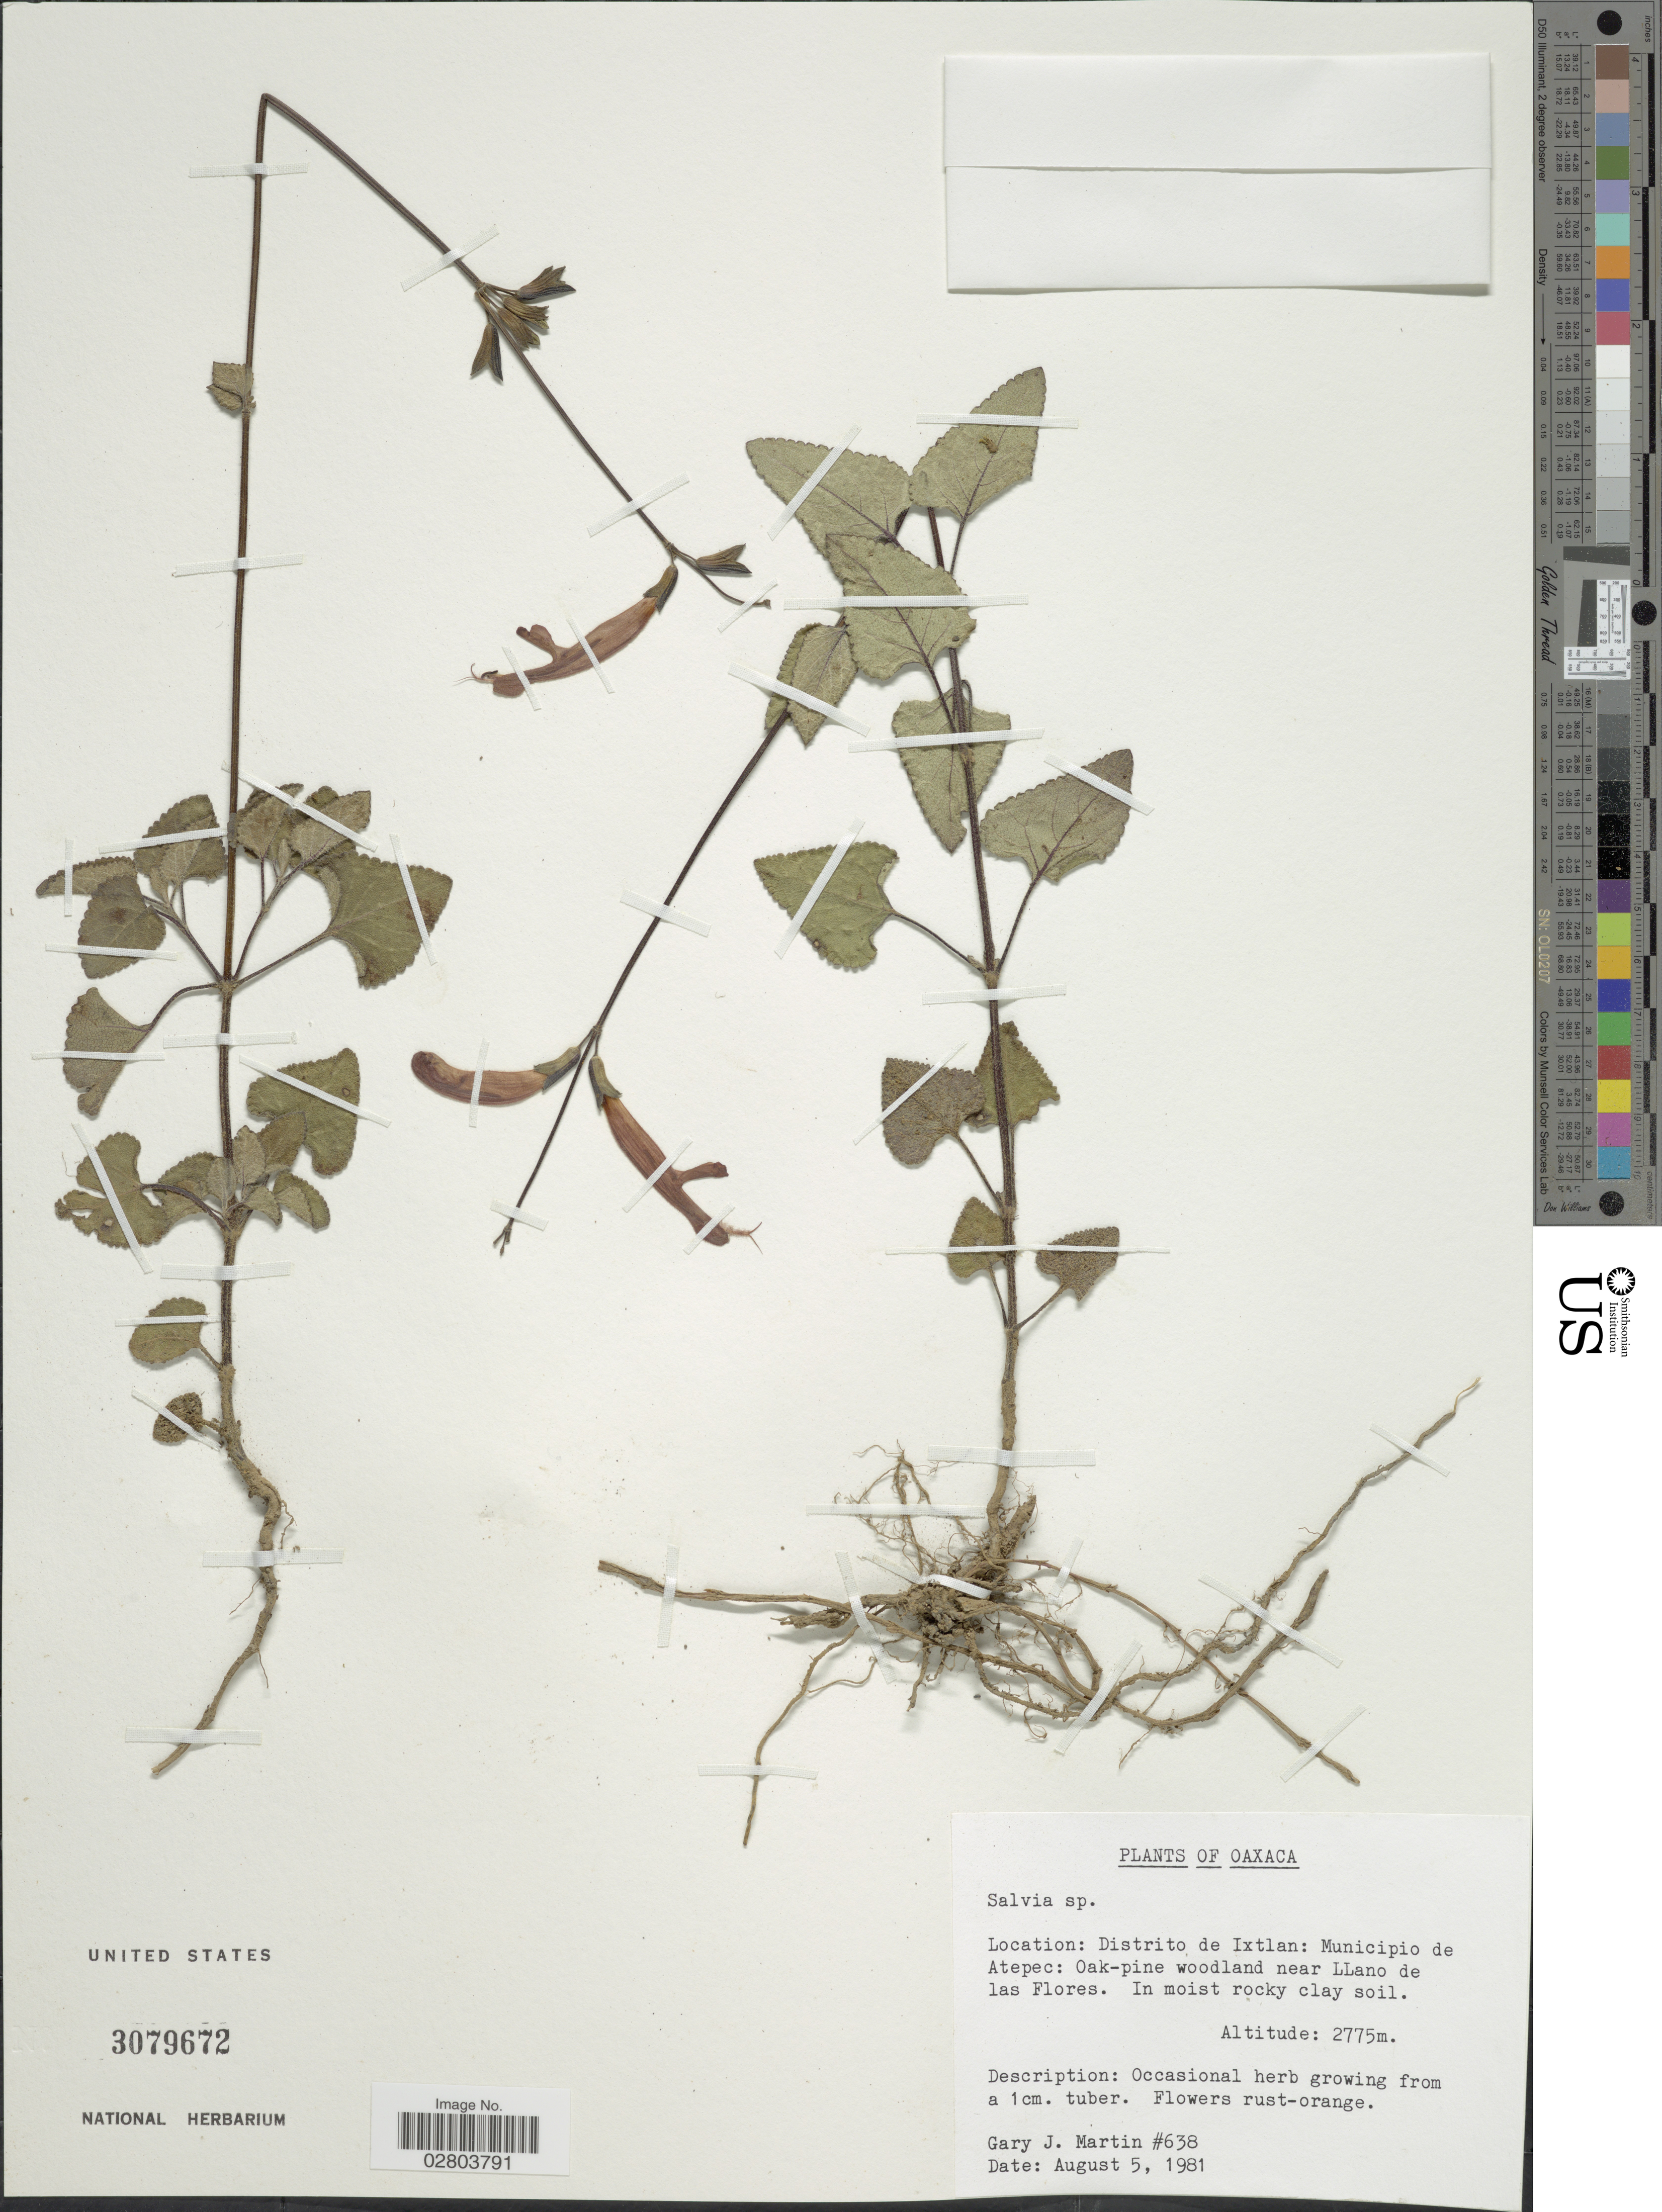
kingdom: Plantae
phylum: Tracheophyta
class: Magnoliopsida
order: Lamiales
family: Lamiaceae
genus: Salvia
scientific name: Salvia sp.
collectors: G. J. Martin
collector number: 638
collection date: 1981-08-05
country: Mexico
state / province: Oaxaca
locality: Distrito de Ixtlan: Municipio de Atepec: Oak-pine woodland near LLano de las Flores.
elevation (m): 2775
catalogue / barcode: US 3079672